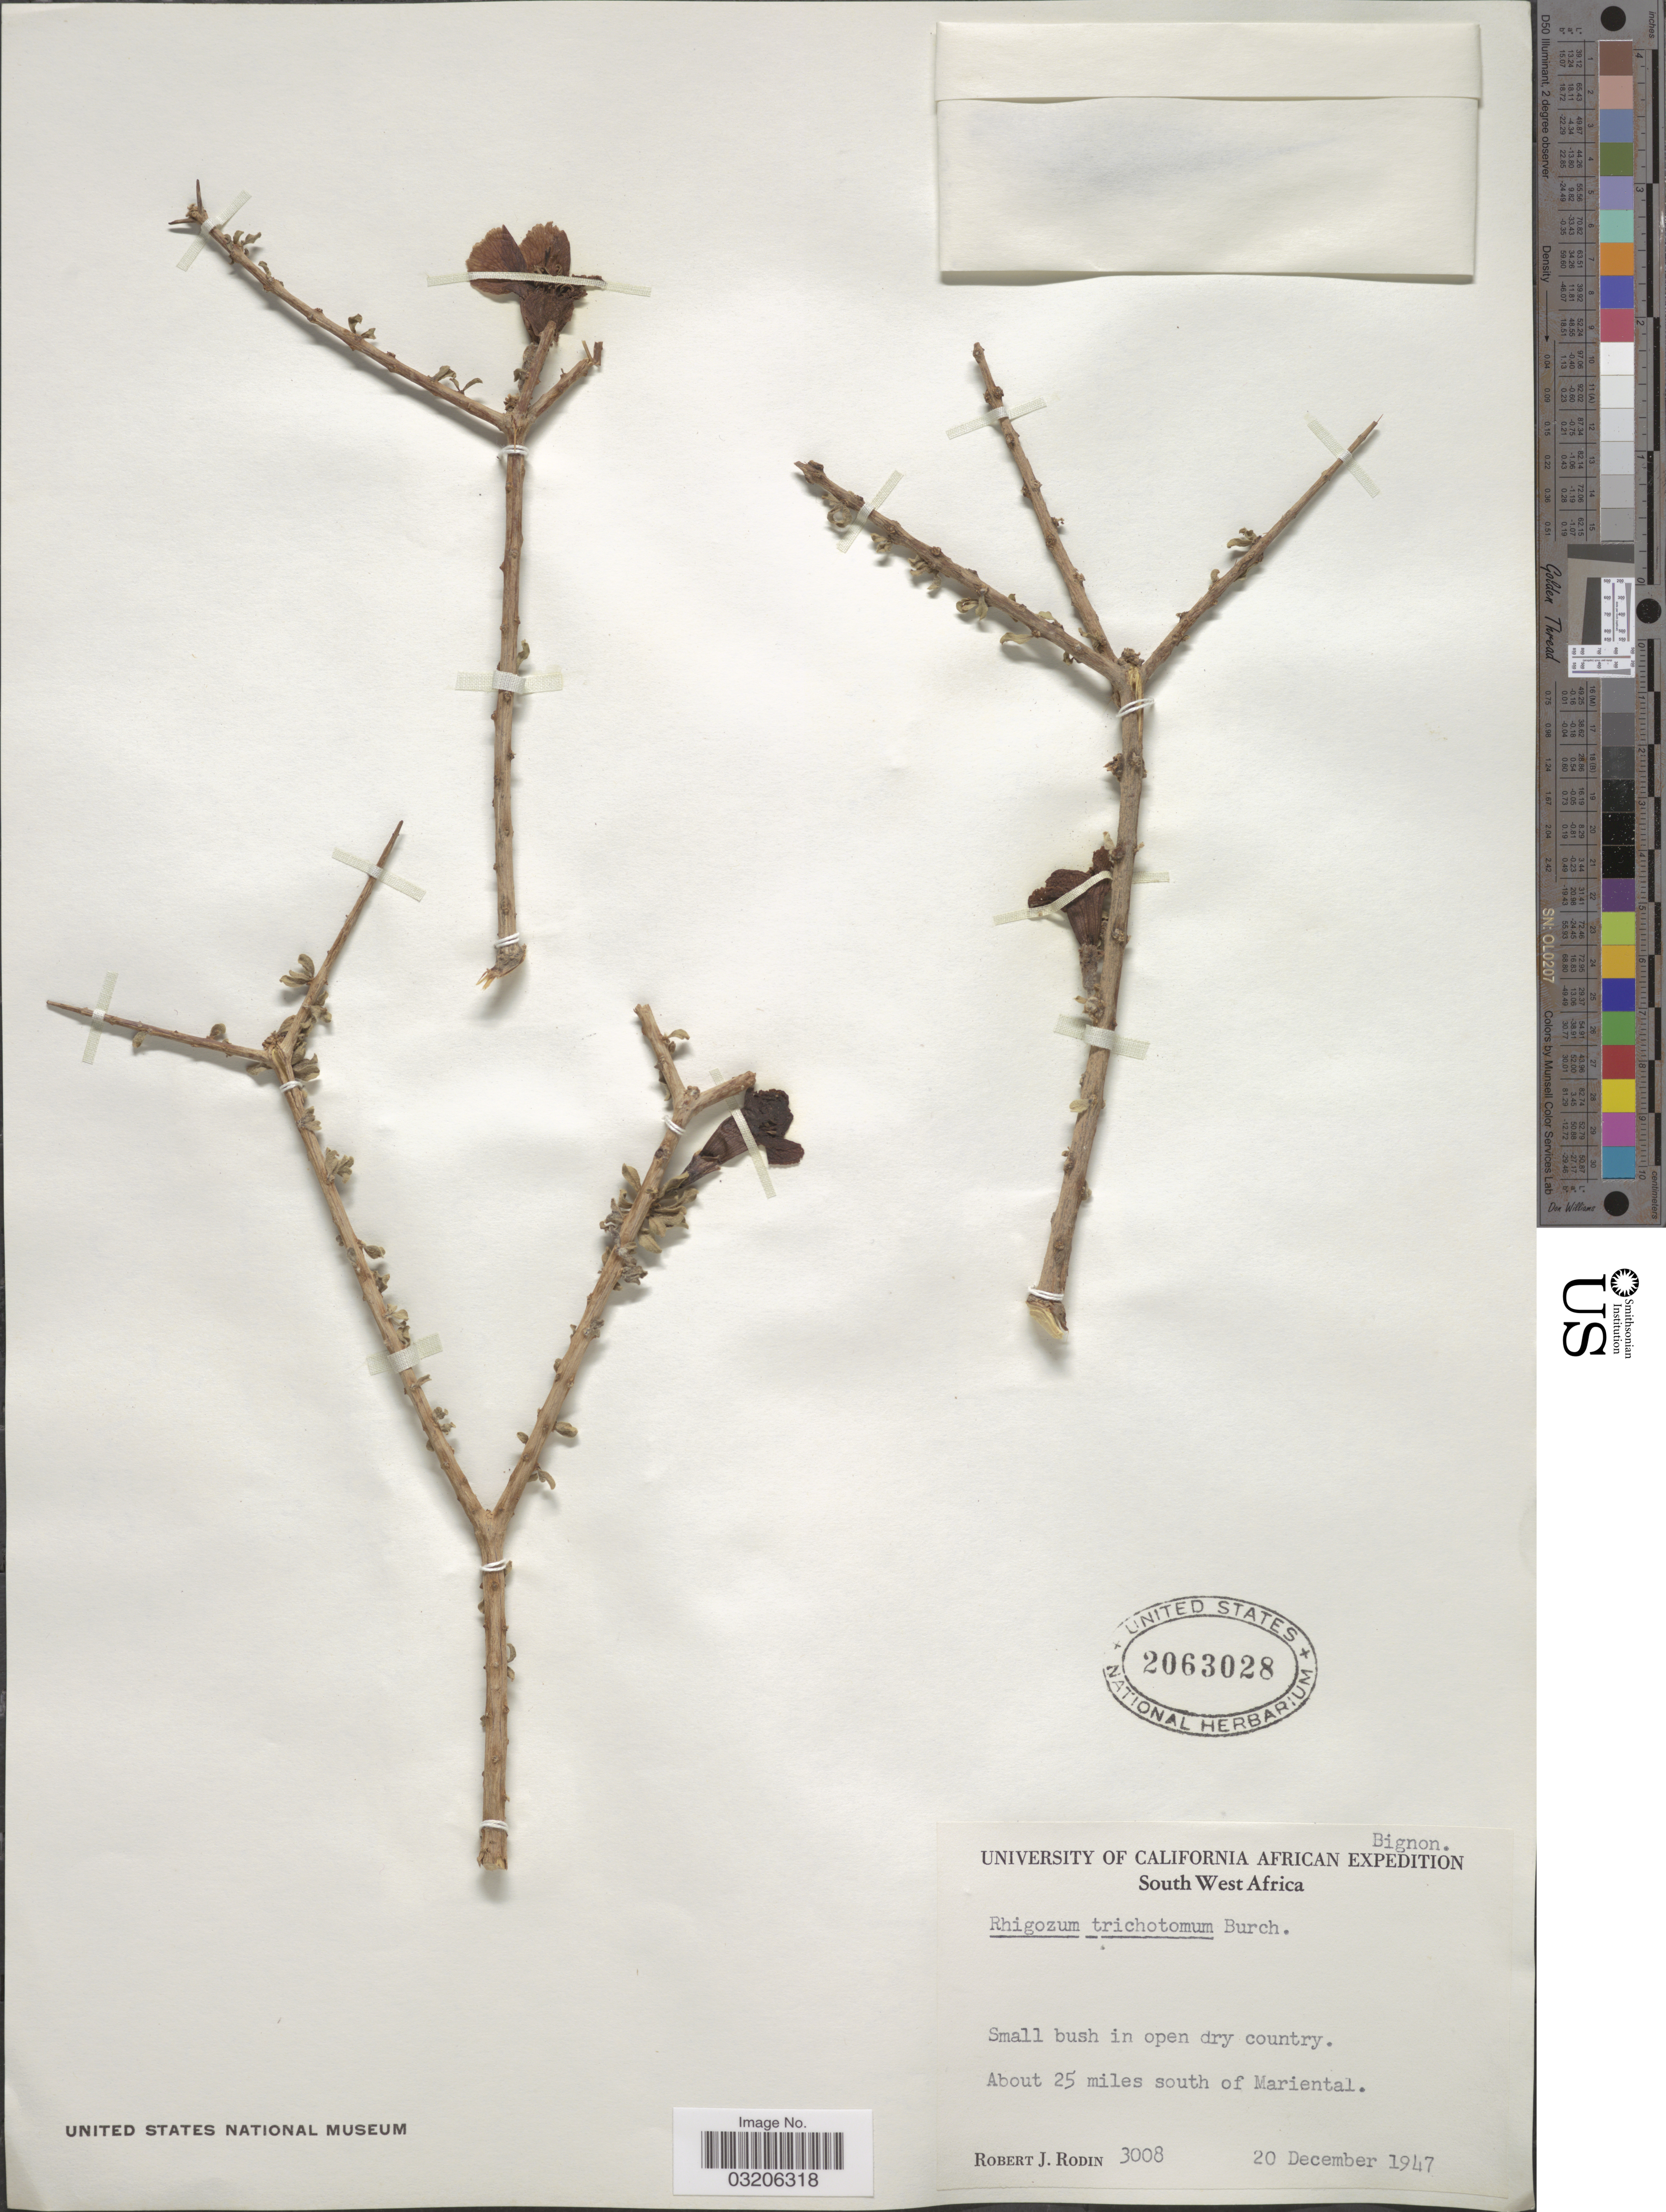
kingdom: Plantae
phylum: Tracheophyta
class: Magnoliopsida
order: Lamiales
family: Bignoniaceae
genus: Rhigozum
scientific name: Rhigozum trichotomum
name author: Burch.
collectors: R. J. Rodin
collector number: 3008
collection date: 1947-12-20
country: Namibia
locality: About 25 miles south of Mariental.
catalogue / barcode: US 2063028